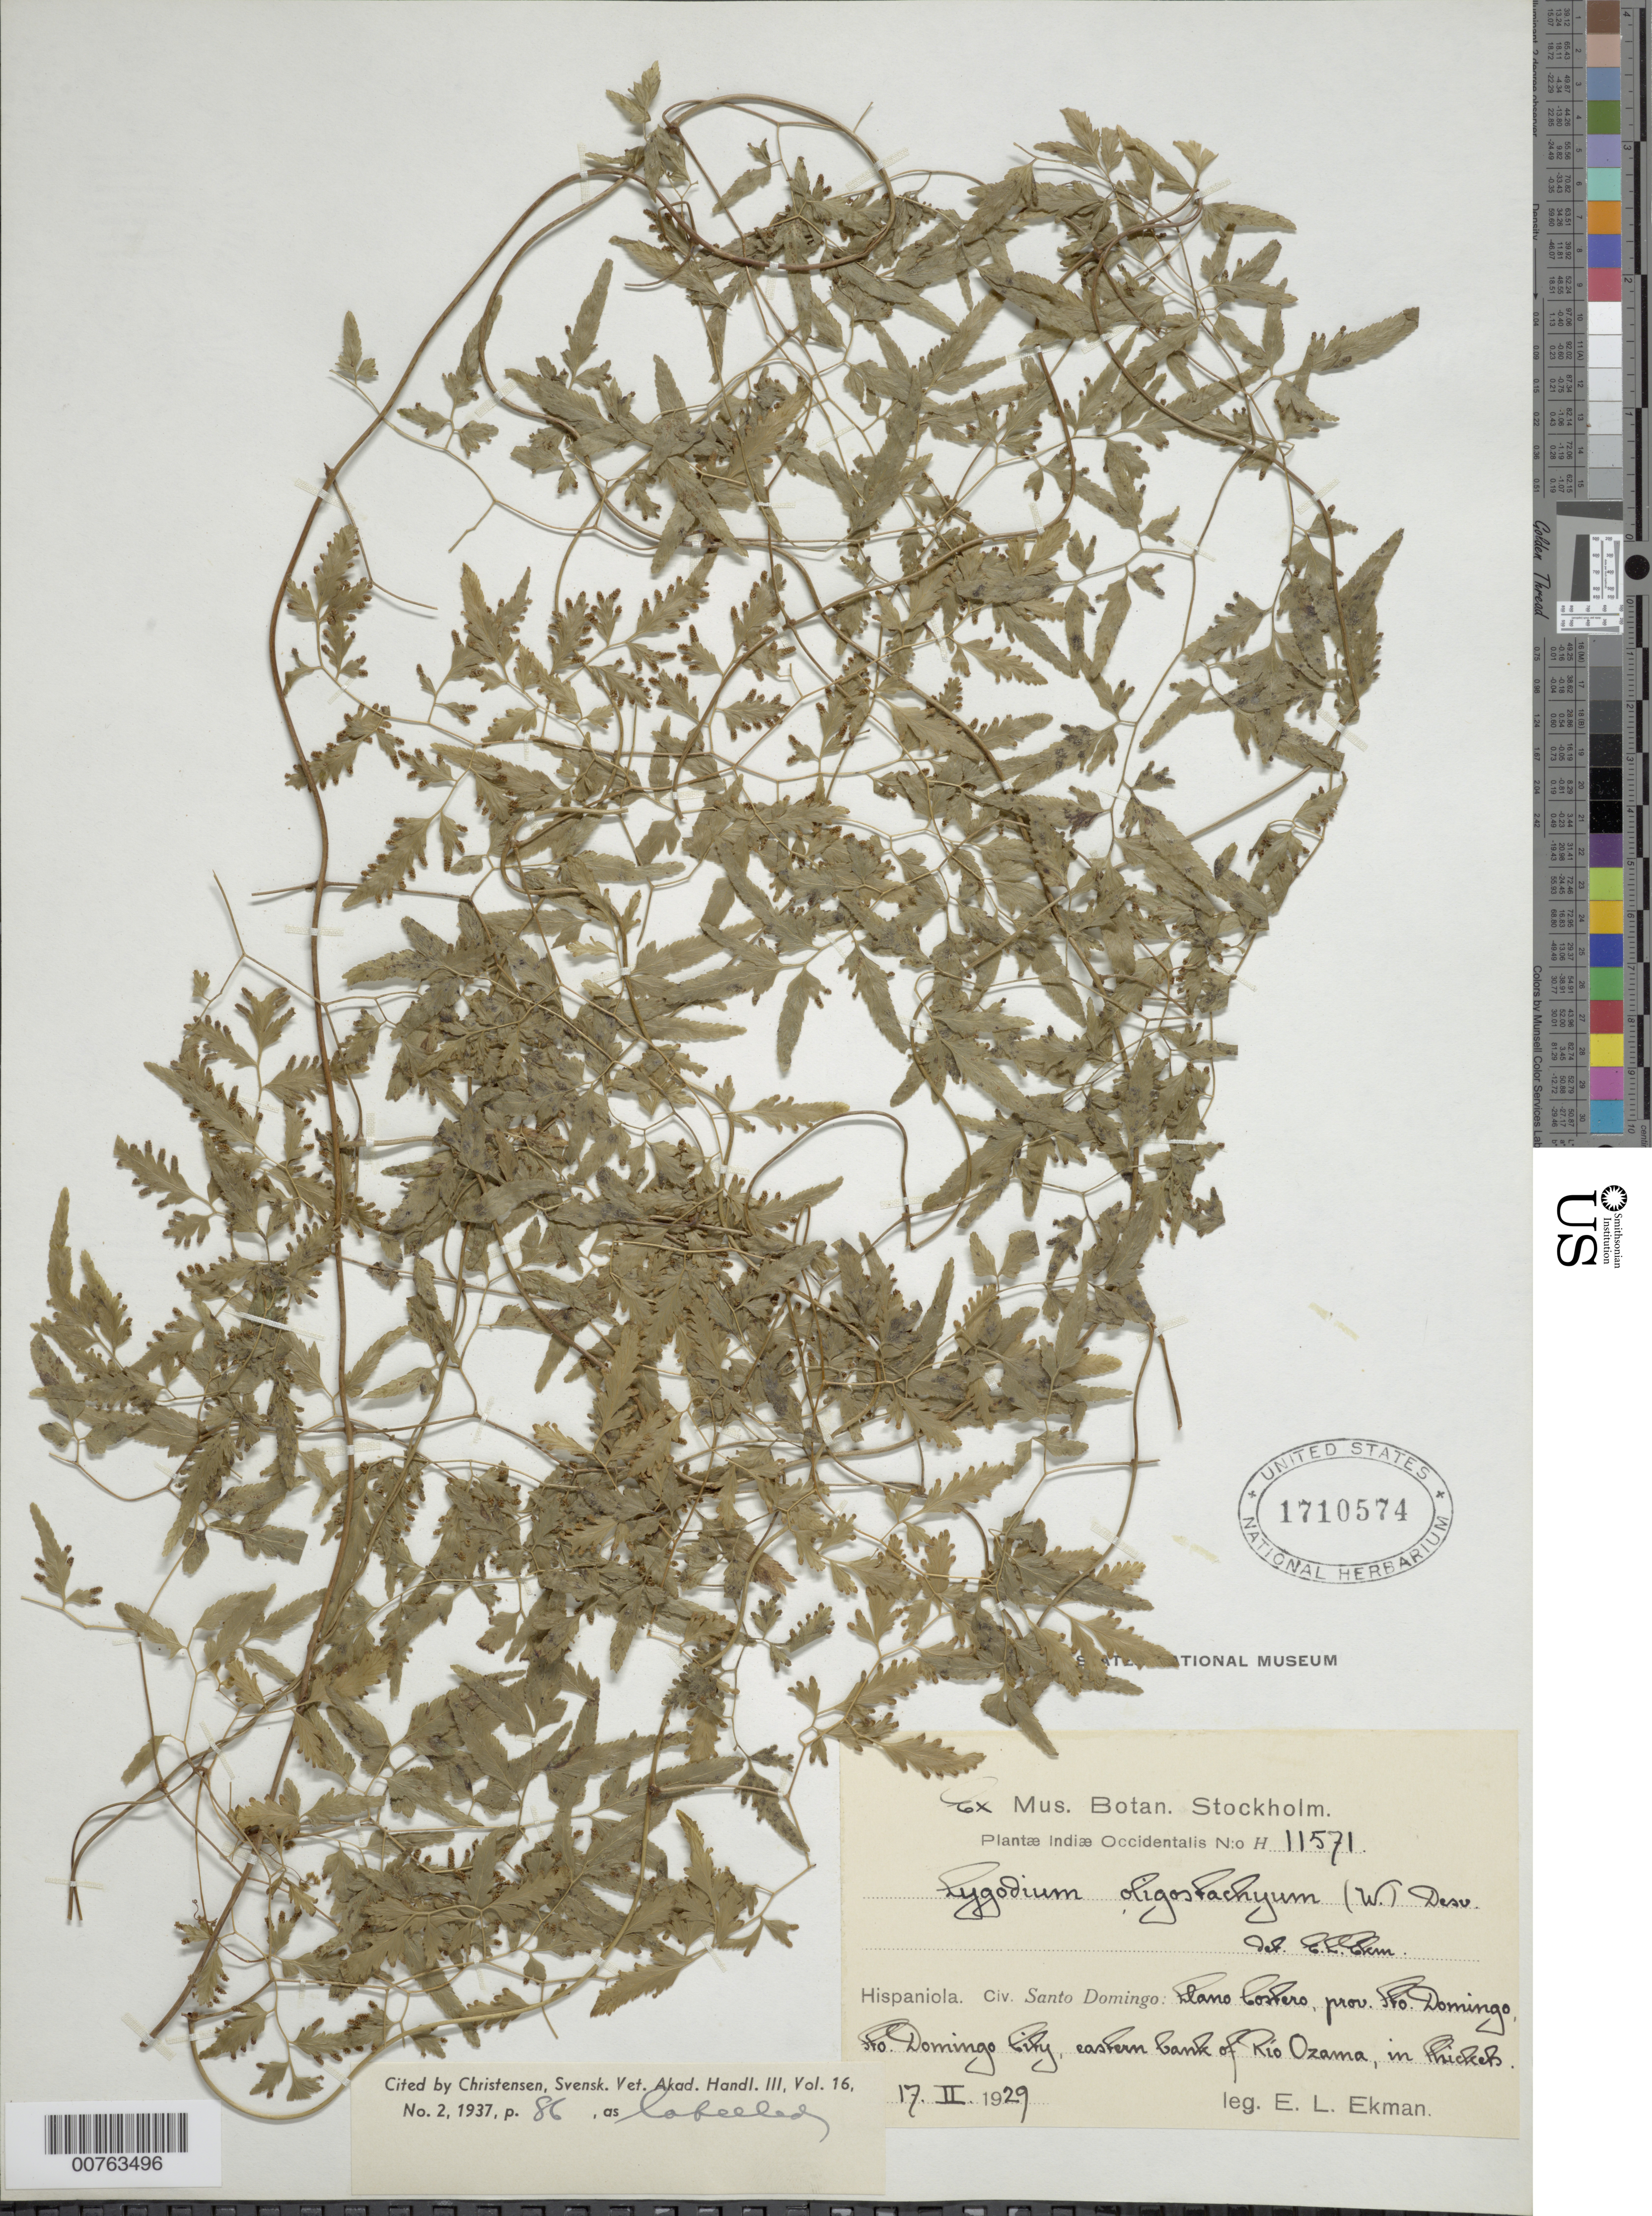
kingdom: Plantae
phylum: Tracheophyta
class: Polypodiopsida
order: Schizaeales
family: Lygodiaceae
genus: Lygodium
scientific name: Lygodium oligostachyum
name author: (Willd.) Desv.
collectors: E. L. Ekman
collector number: H 11571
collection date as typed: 17 Feb 1929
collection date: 1929-02-17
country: Dominican Republic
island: Hispaniola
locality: Santo Domingo. Llano Costero. Provincia Santo Domingo, Sto. Domingo city, eastern bank of Rio Ozama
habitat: In thickets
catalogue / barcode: US 1710574